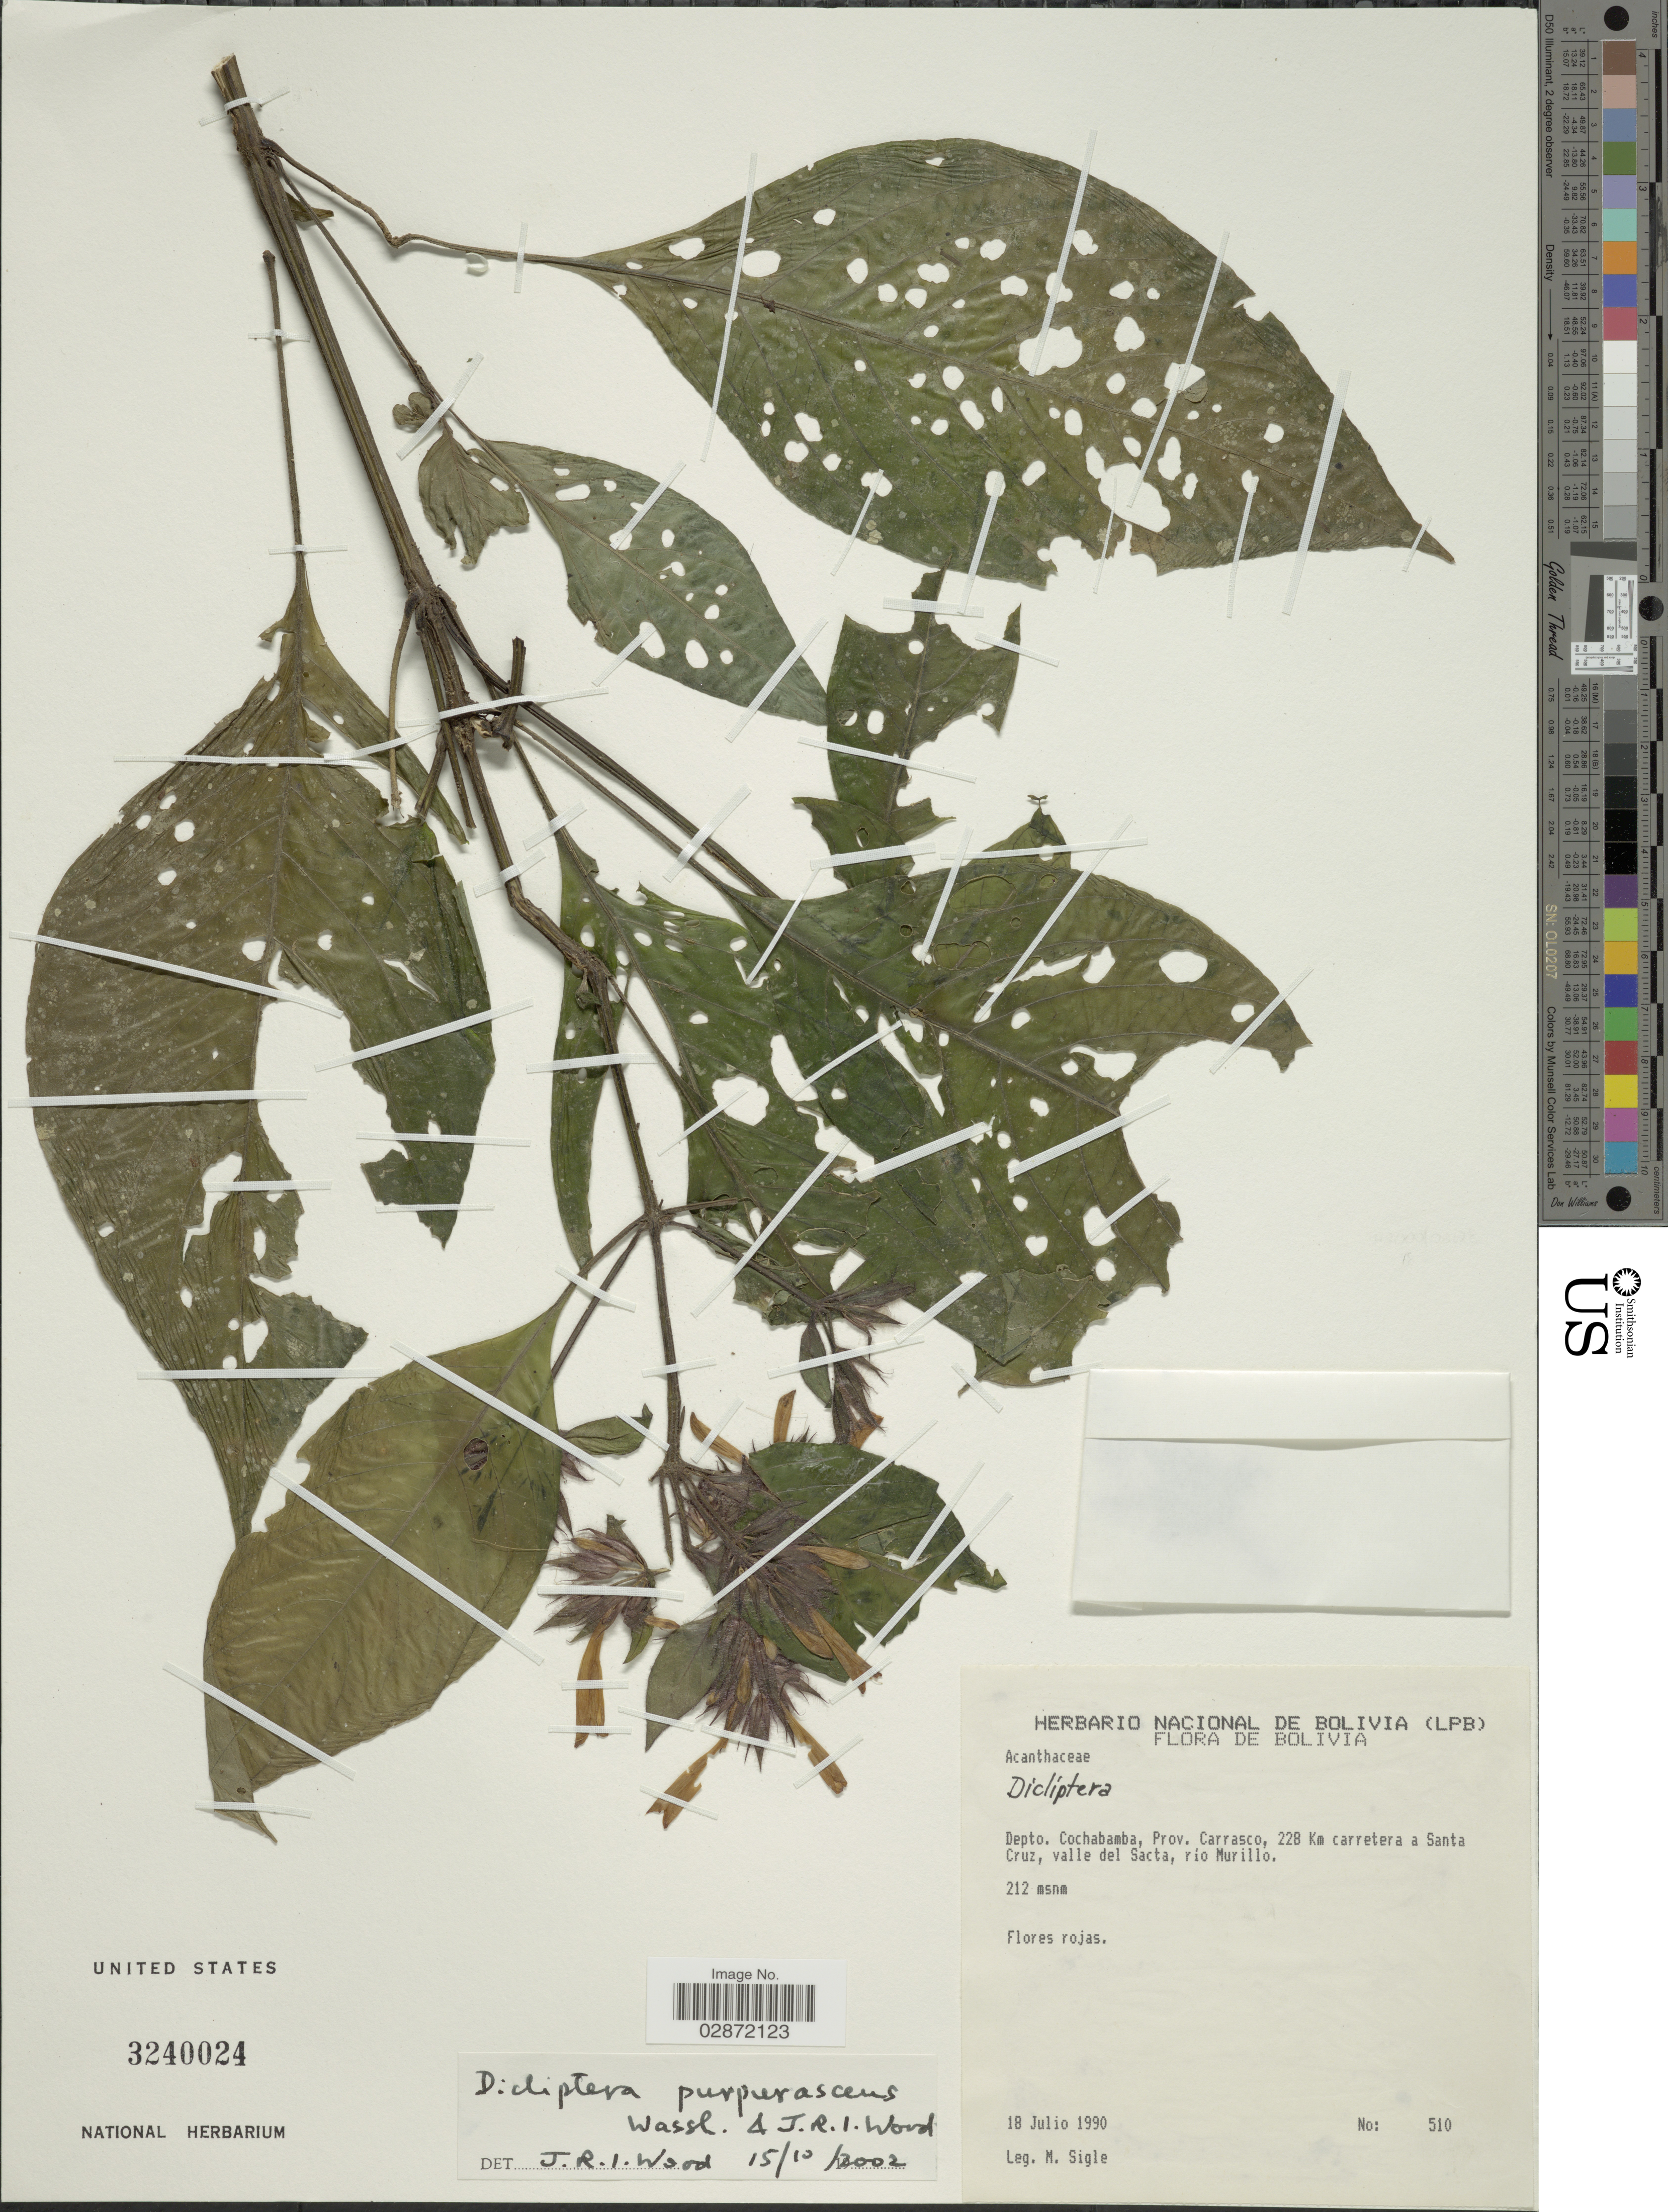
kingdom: Plantae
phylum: Tracheophyta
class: Magnoliopsida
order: Lamiales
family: Acanthaceae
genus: Dicliptera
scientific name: Dicliptera purpurascens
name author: Wassh. & J.R.I. Wood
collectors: M. Sigle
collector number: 510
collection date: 1990-07-18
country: Bolivia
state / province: Cochabamba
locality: Depto. Cochabamba, Prov. Carrasco, 228 Km carretera a Santa Cruz, valle del Sacta, río Murillo.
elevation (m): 212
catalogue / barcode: US 3240024